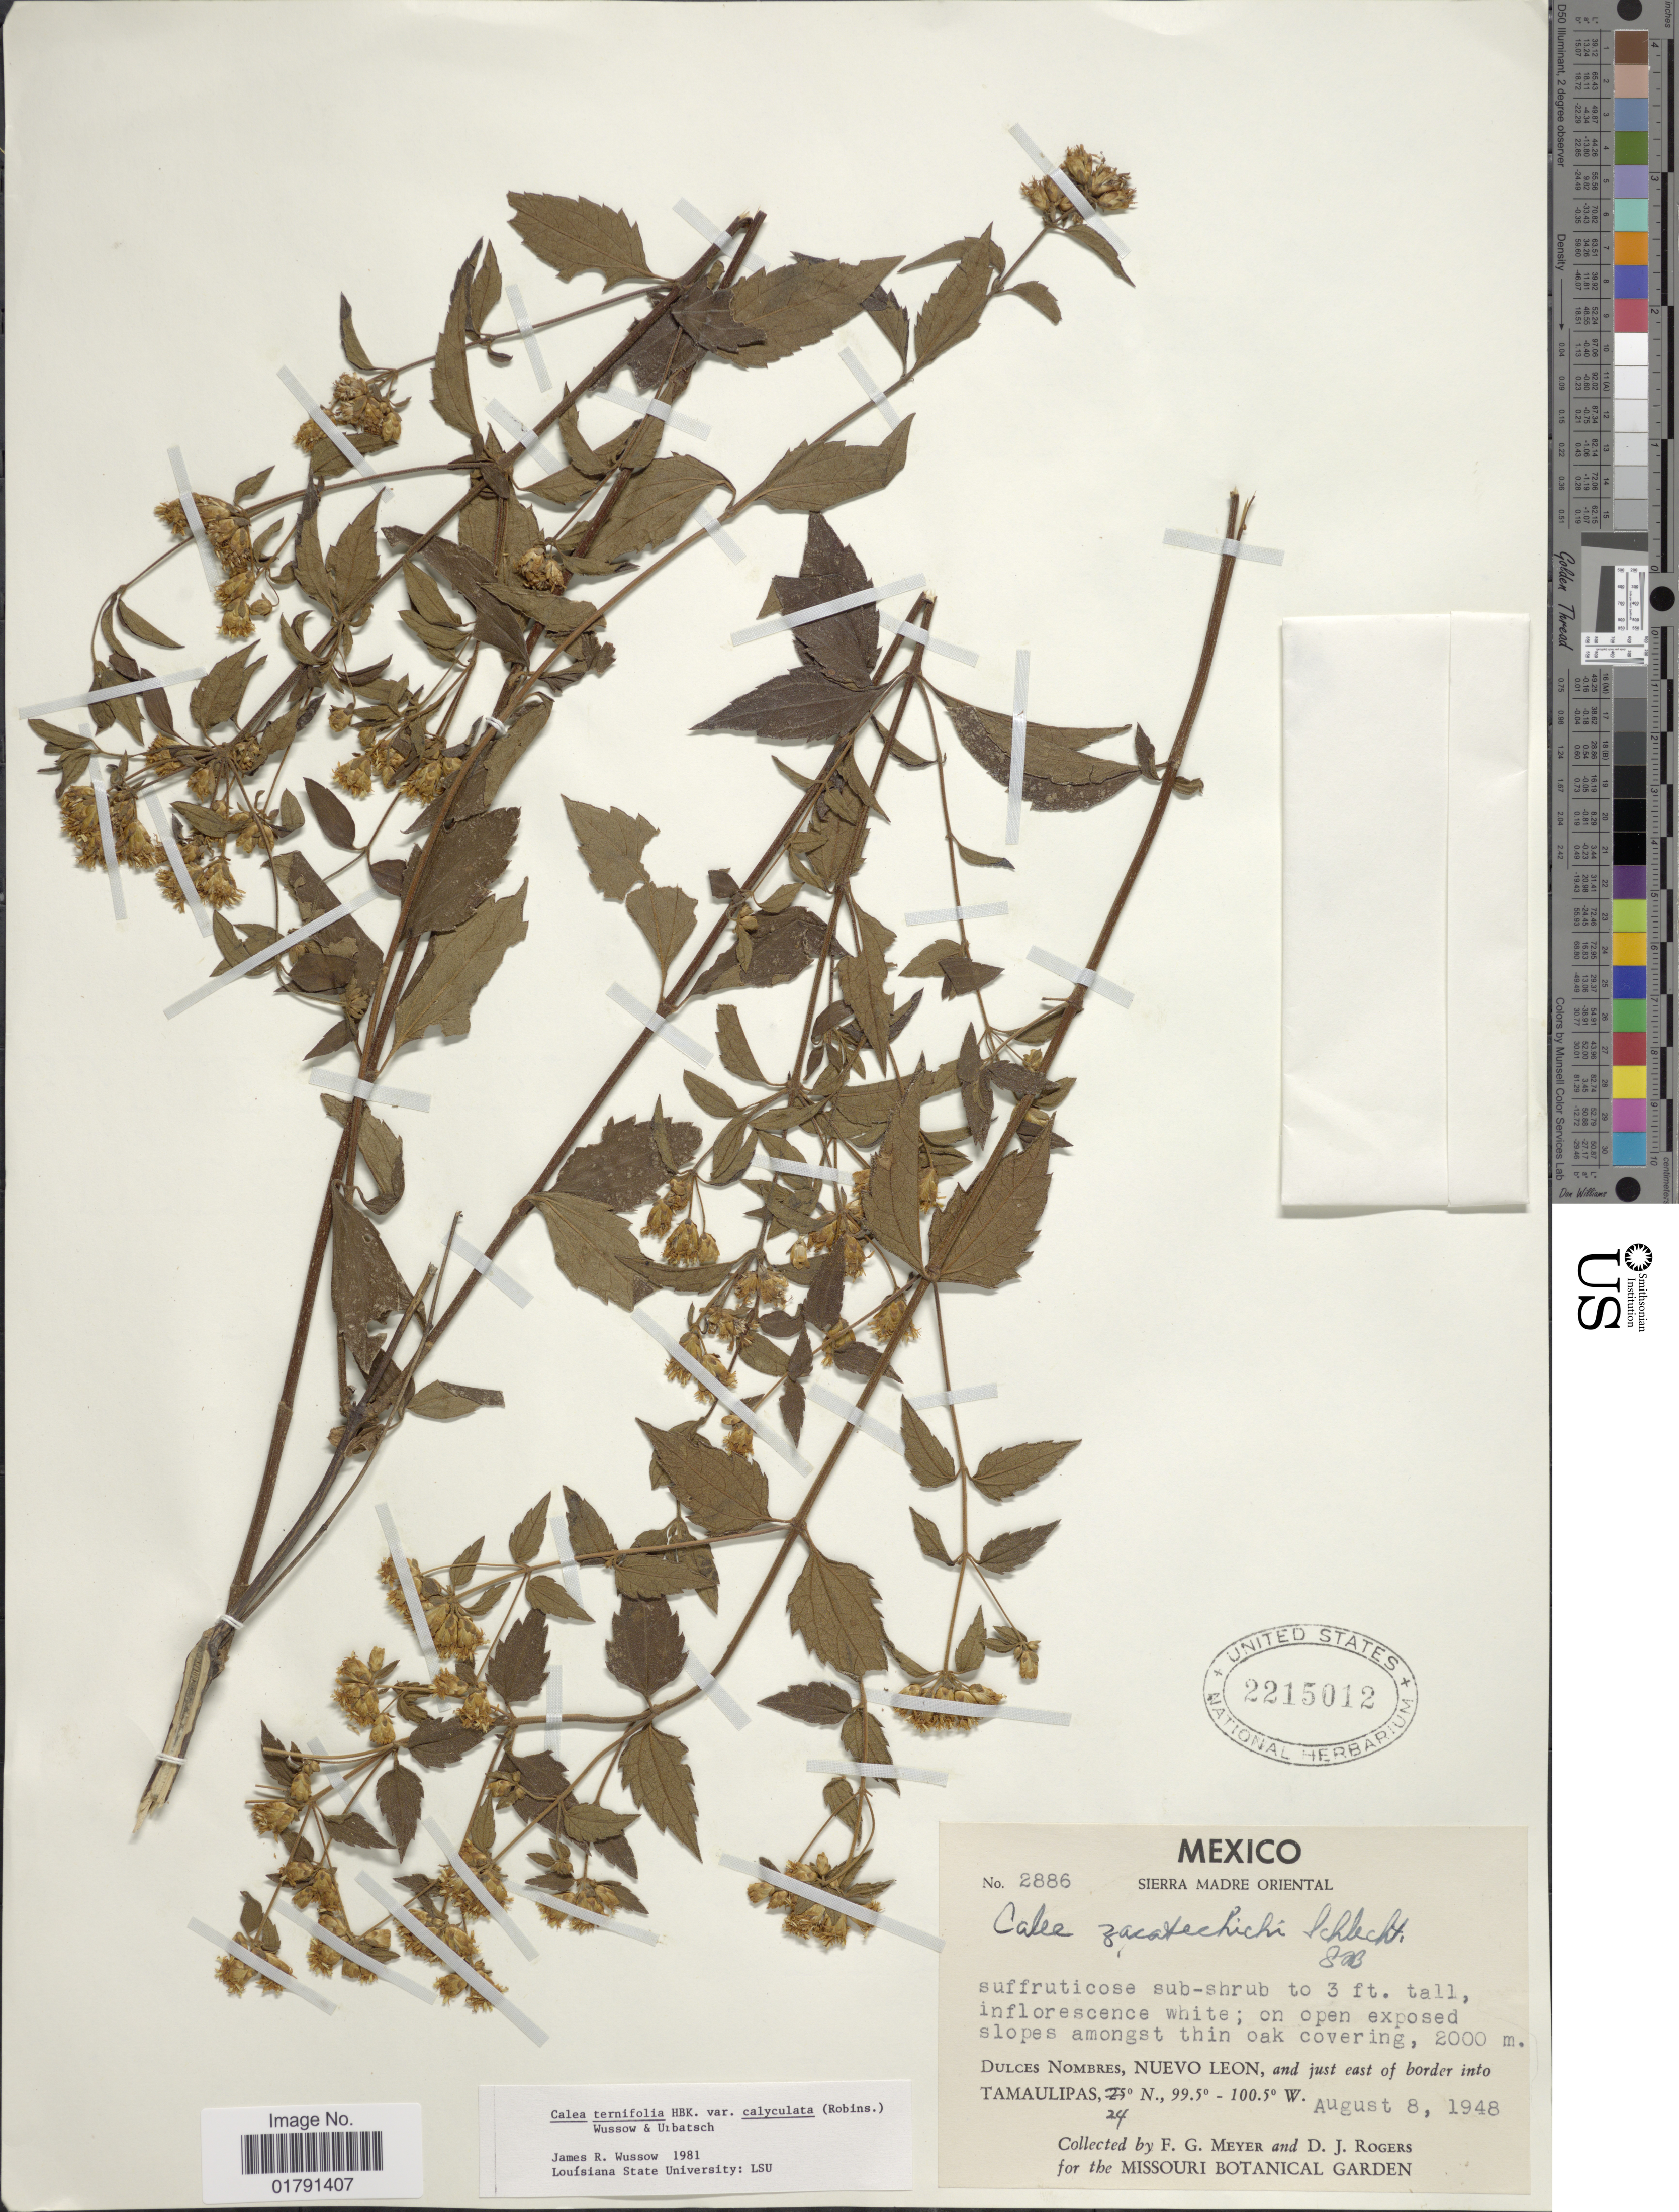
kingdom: Plantae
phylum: Tracheophyta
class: Magnoliopsida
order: Asterales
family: Asteraceae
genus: Calea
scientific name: Calea ternifolia var. calyculata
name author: (B.L. Rob.) Wussow et al.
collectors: F. G. Meyer & D. J. Rogers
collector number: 2886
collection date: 1948-08-08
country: Mexico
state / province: Nuevo León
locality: Sierra Madre Oriental, Dulces Nombres, and just east of border into Tamaulipas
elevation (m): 2000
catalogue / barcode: US 2215012